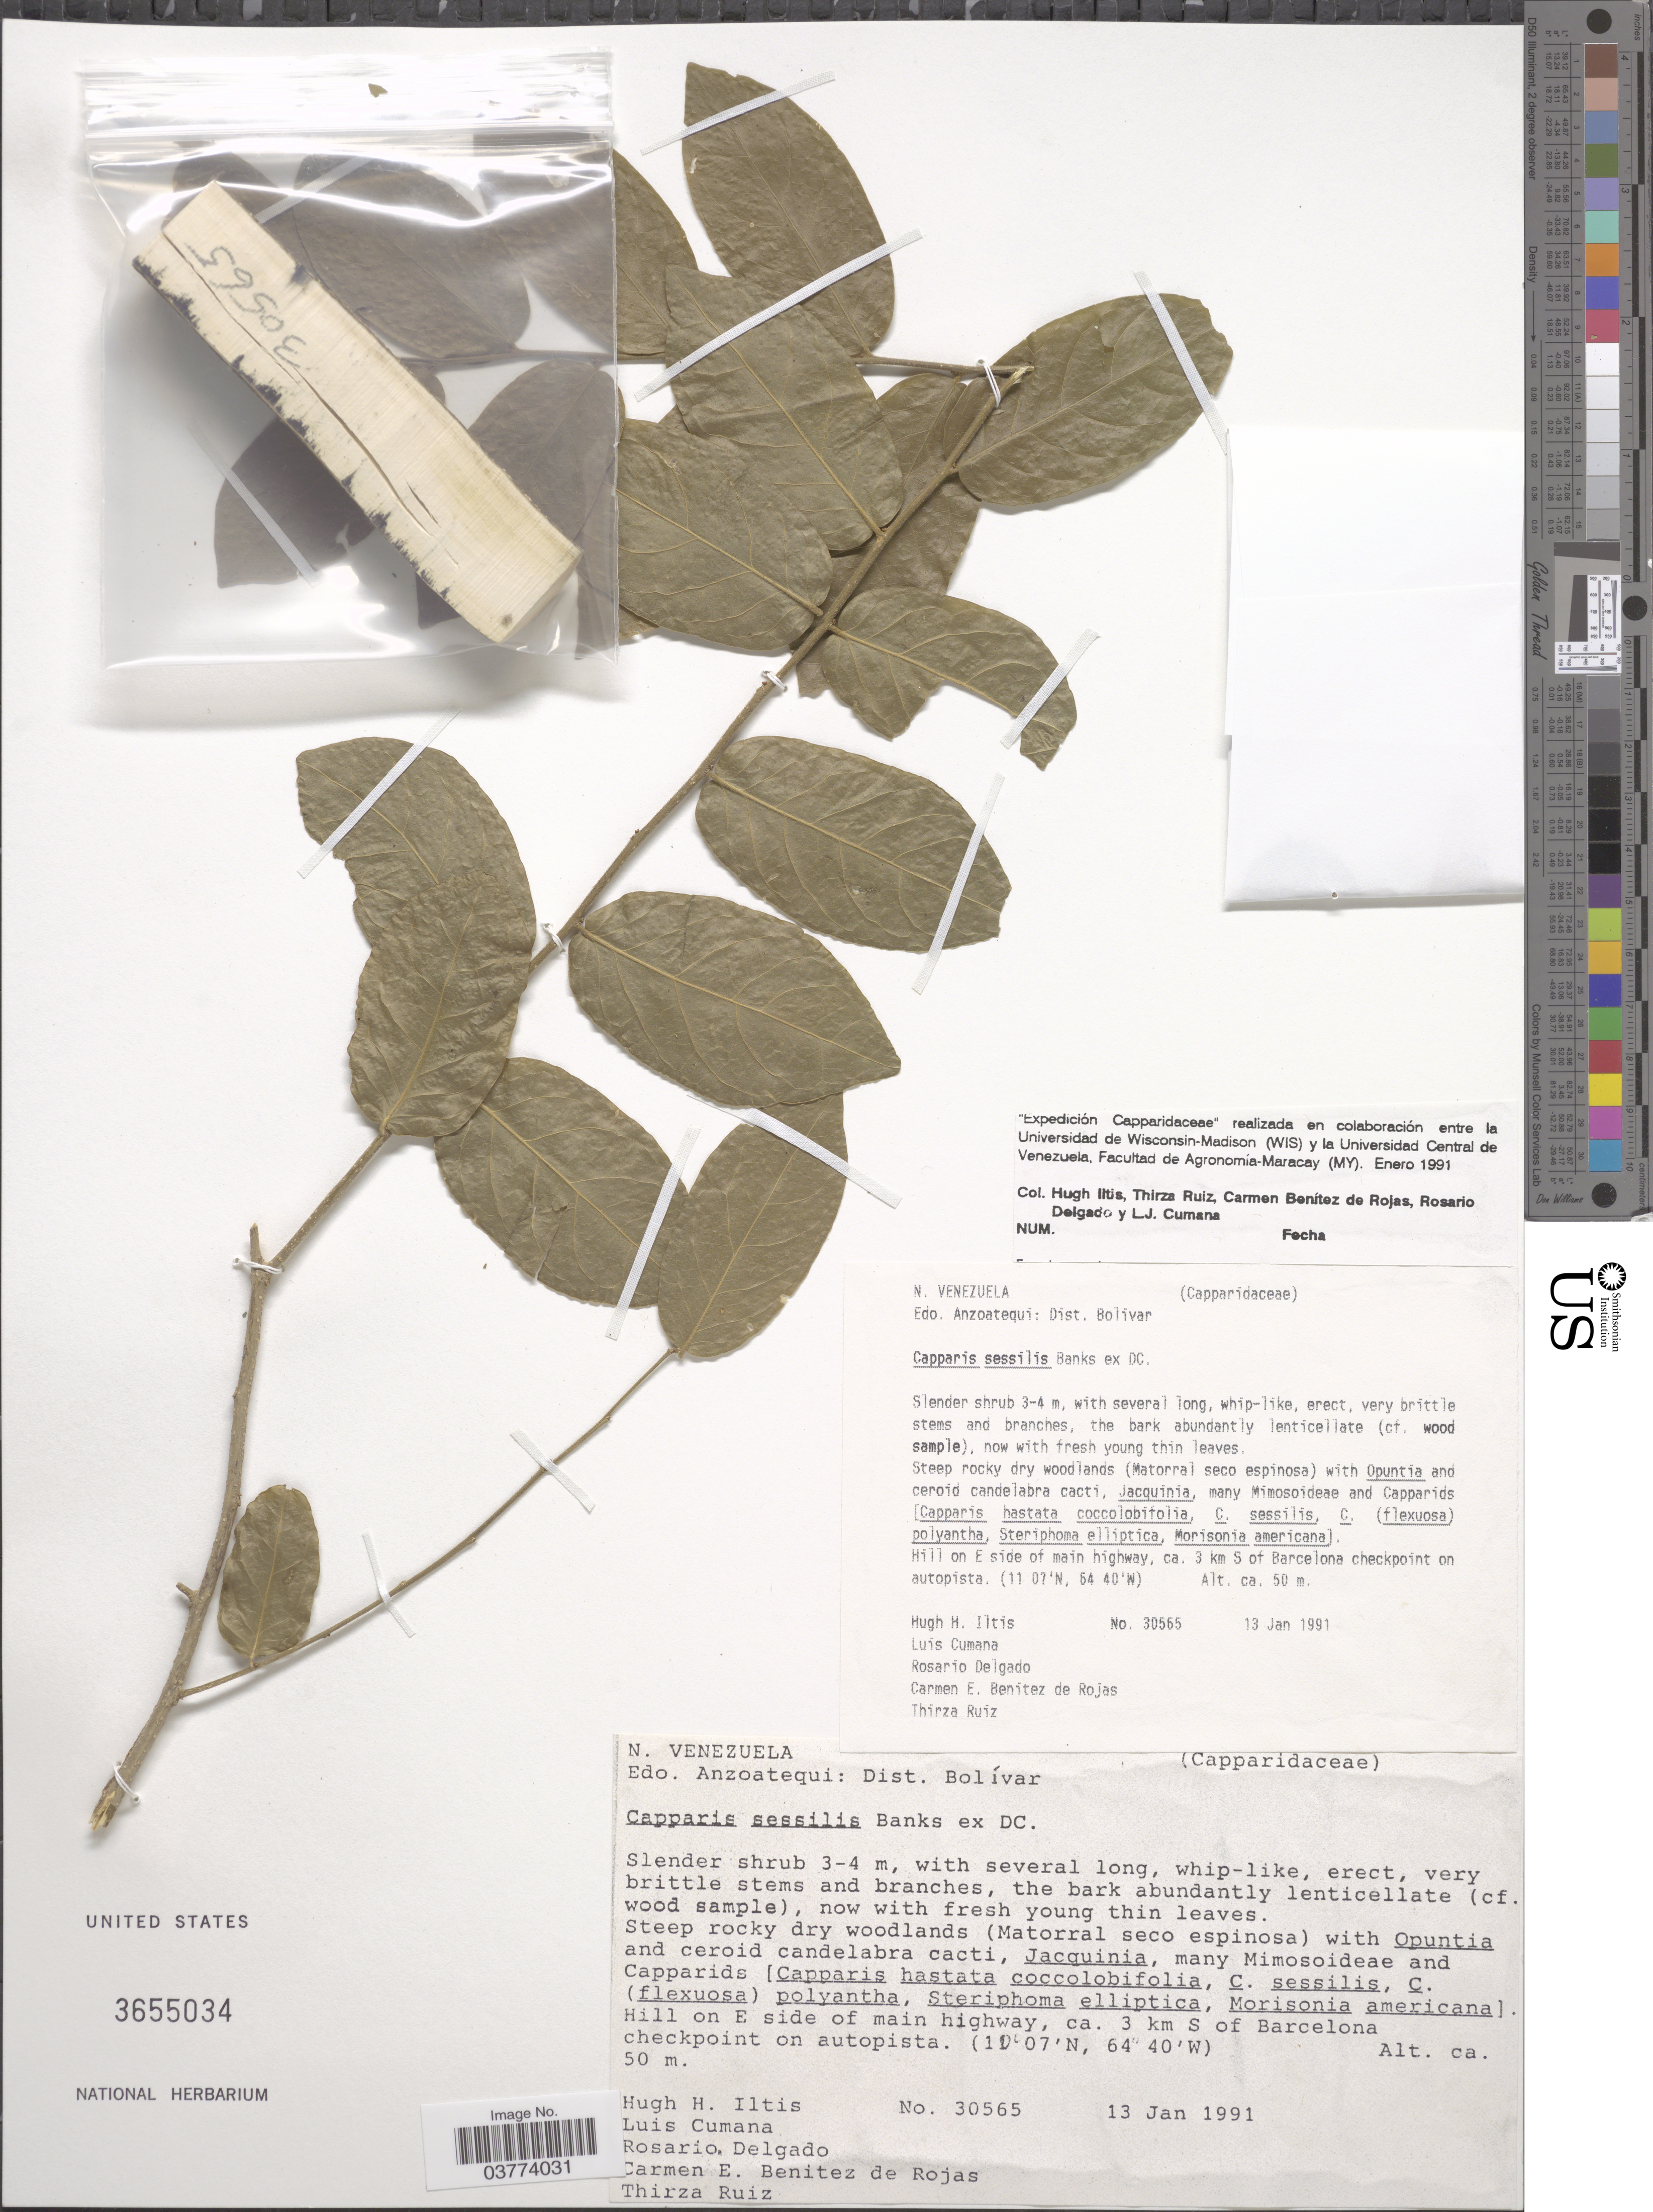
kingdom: Plantae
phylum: Tracheophyta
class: Magnoliopsida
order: Brassicales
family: Capparaceae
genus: Cynophalla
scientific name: Cynophalla sessilis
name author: J. Presl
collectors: H. Iltis, L. Cumana, R. Delgado, C. E. Benítez de Rojas & T. Ruíz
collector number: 30565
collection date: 1991-01-13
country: Venezuela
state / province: Anzoategui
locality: N. Venezuela. Edo. Anzoatequi: Dist. Bolívar. Hill on E side of main highway, ca. 3 km S of Barcelona checkpoint on autopista.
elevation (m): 50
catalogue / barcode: US 3655034